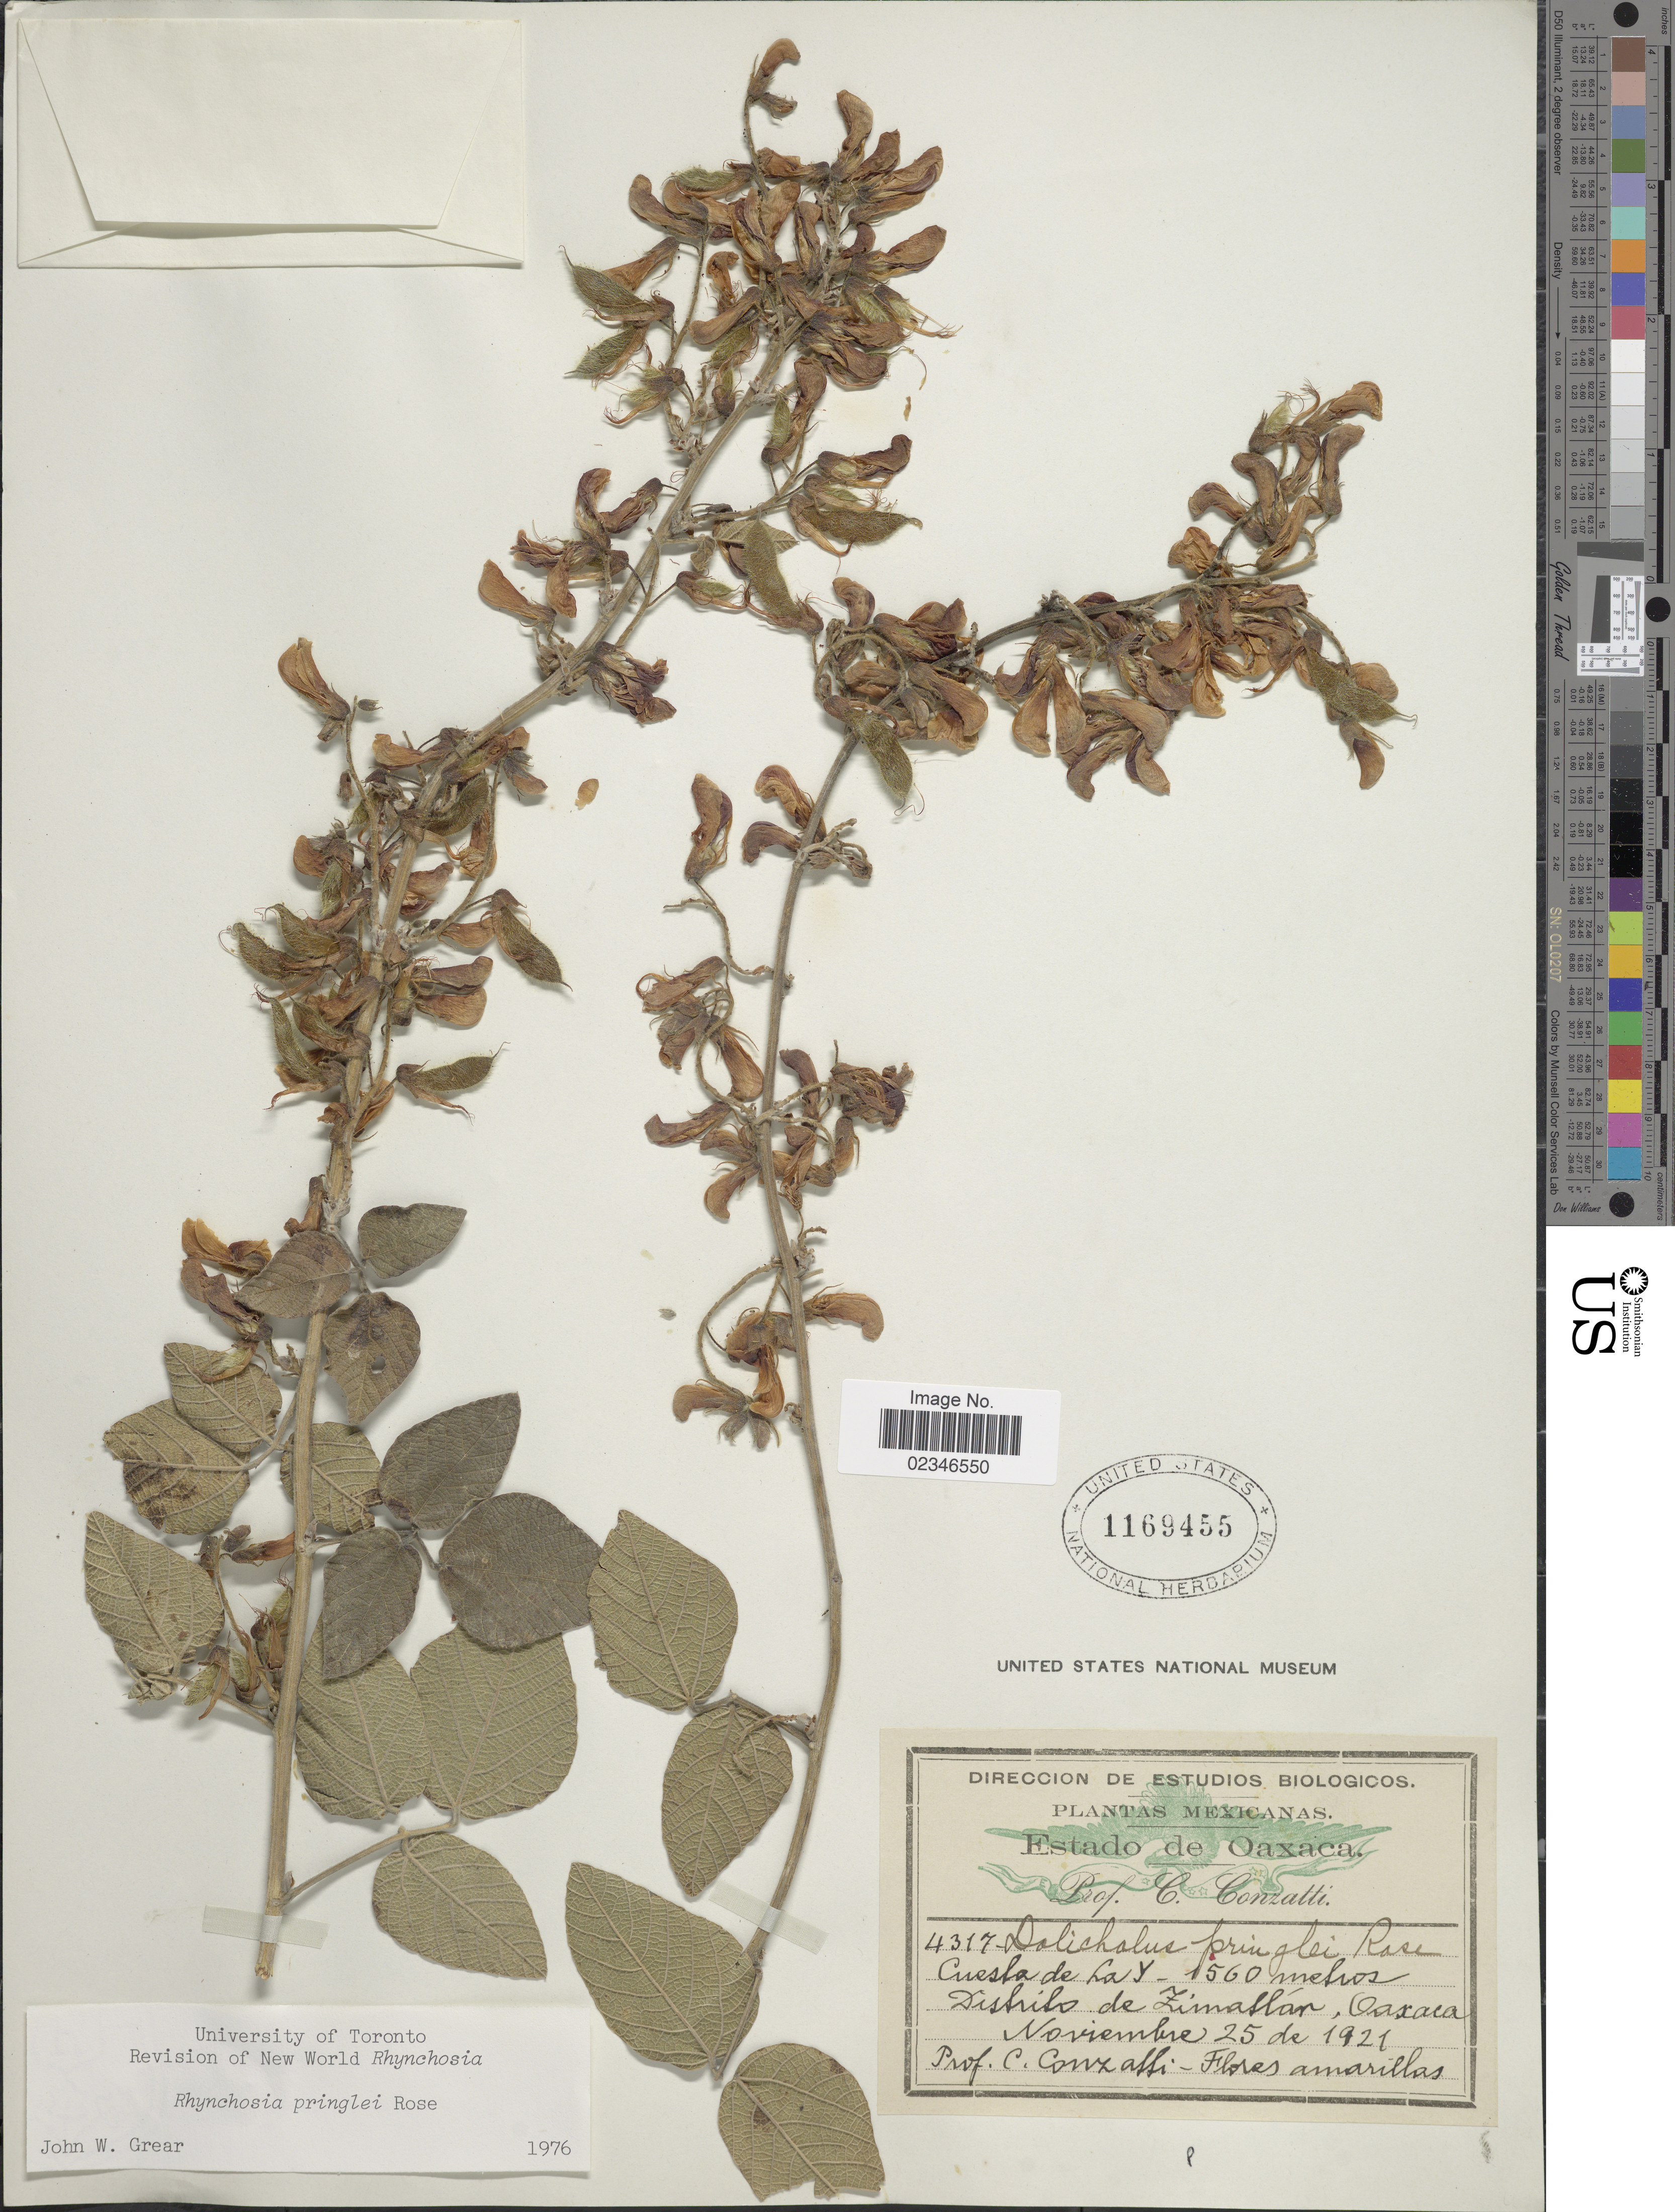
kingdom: Plantae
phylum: Tracheophyta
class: Magnoliopsida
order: Fabales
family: Fabaceae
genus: Rhynchosia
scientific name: Rhynchosia pringlei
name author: Rose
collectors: C. Conzatti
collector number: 4317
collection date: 1921-11-25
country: Mexico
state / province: Oaxaca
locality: Cuesla de La Y, Distrito de Zimatlan, Oaxaca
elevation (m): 1560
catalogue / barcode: US 1169455